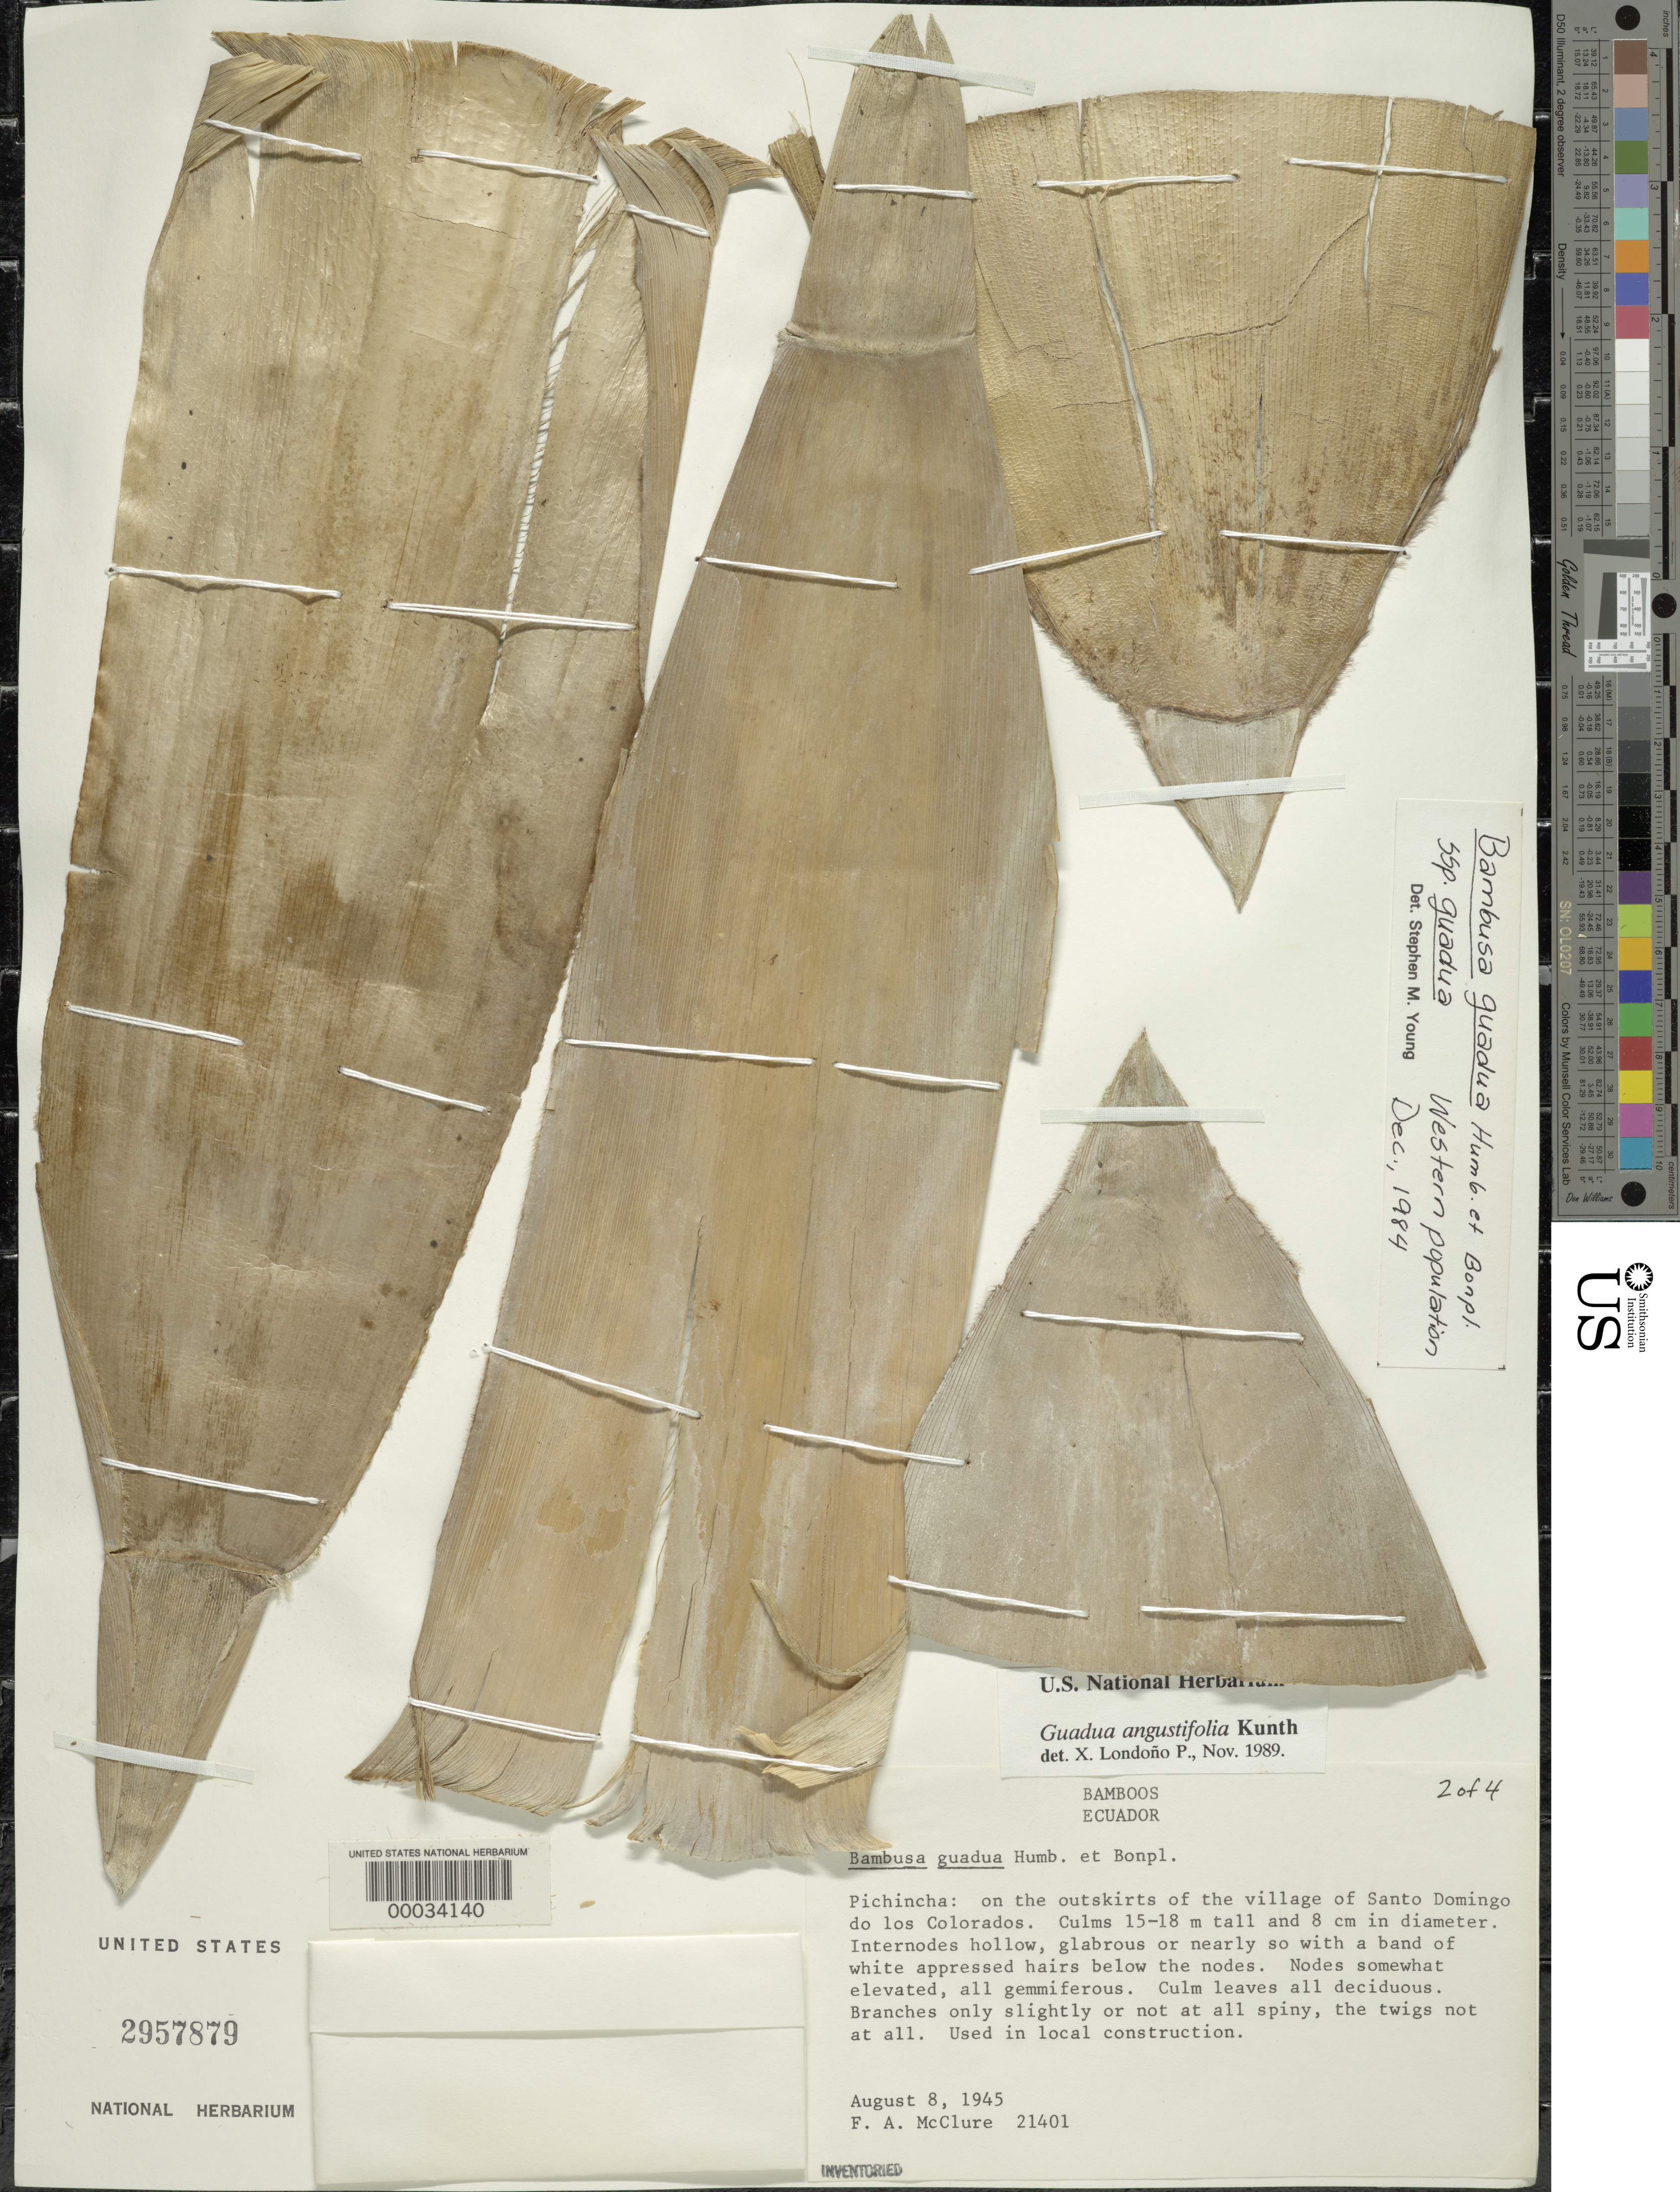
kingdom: Plantae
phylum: Tracheophyta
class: Liliopsida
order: Poales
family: Poaceae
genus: Guadua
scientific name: Guadua angustifolia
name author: Kunth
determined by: Londoño, X., (TULV), Jardin Botanico "Juan Maria Cespedes"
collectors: F. A. McClure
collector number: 21401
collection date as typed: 08 Aug 1945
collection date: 1945-08-08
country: Ecuador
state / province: Pichincha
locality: Santo Domingo do los Colorados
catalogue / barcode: US 2957879